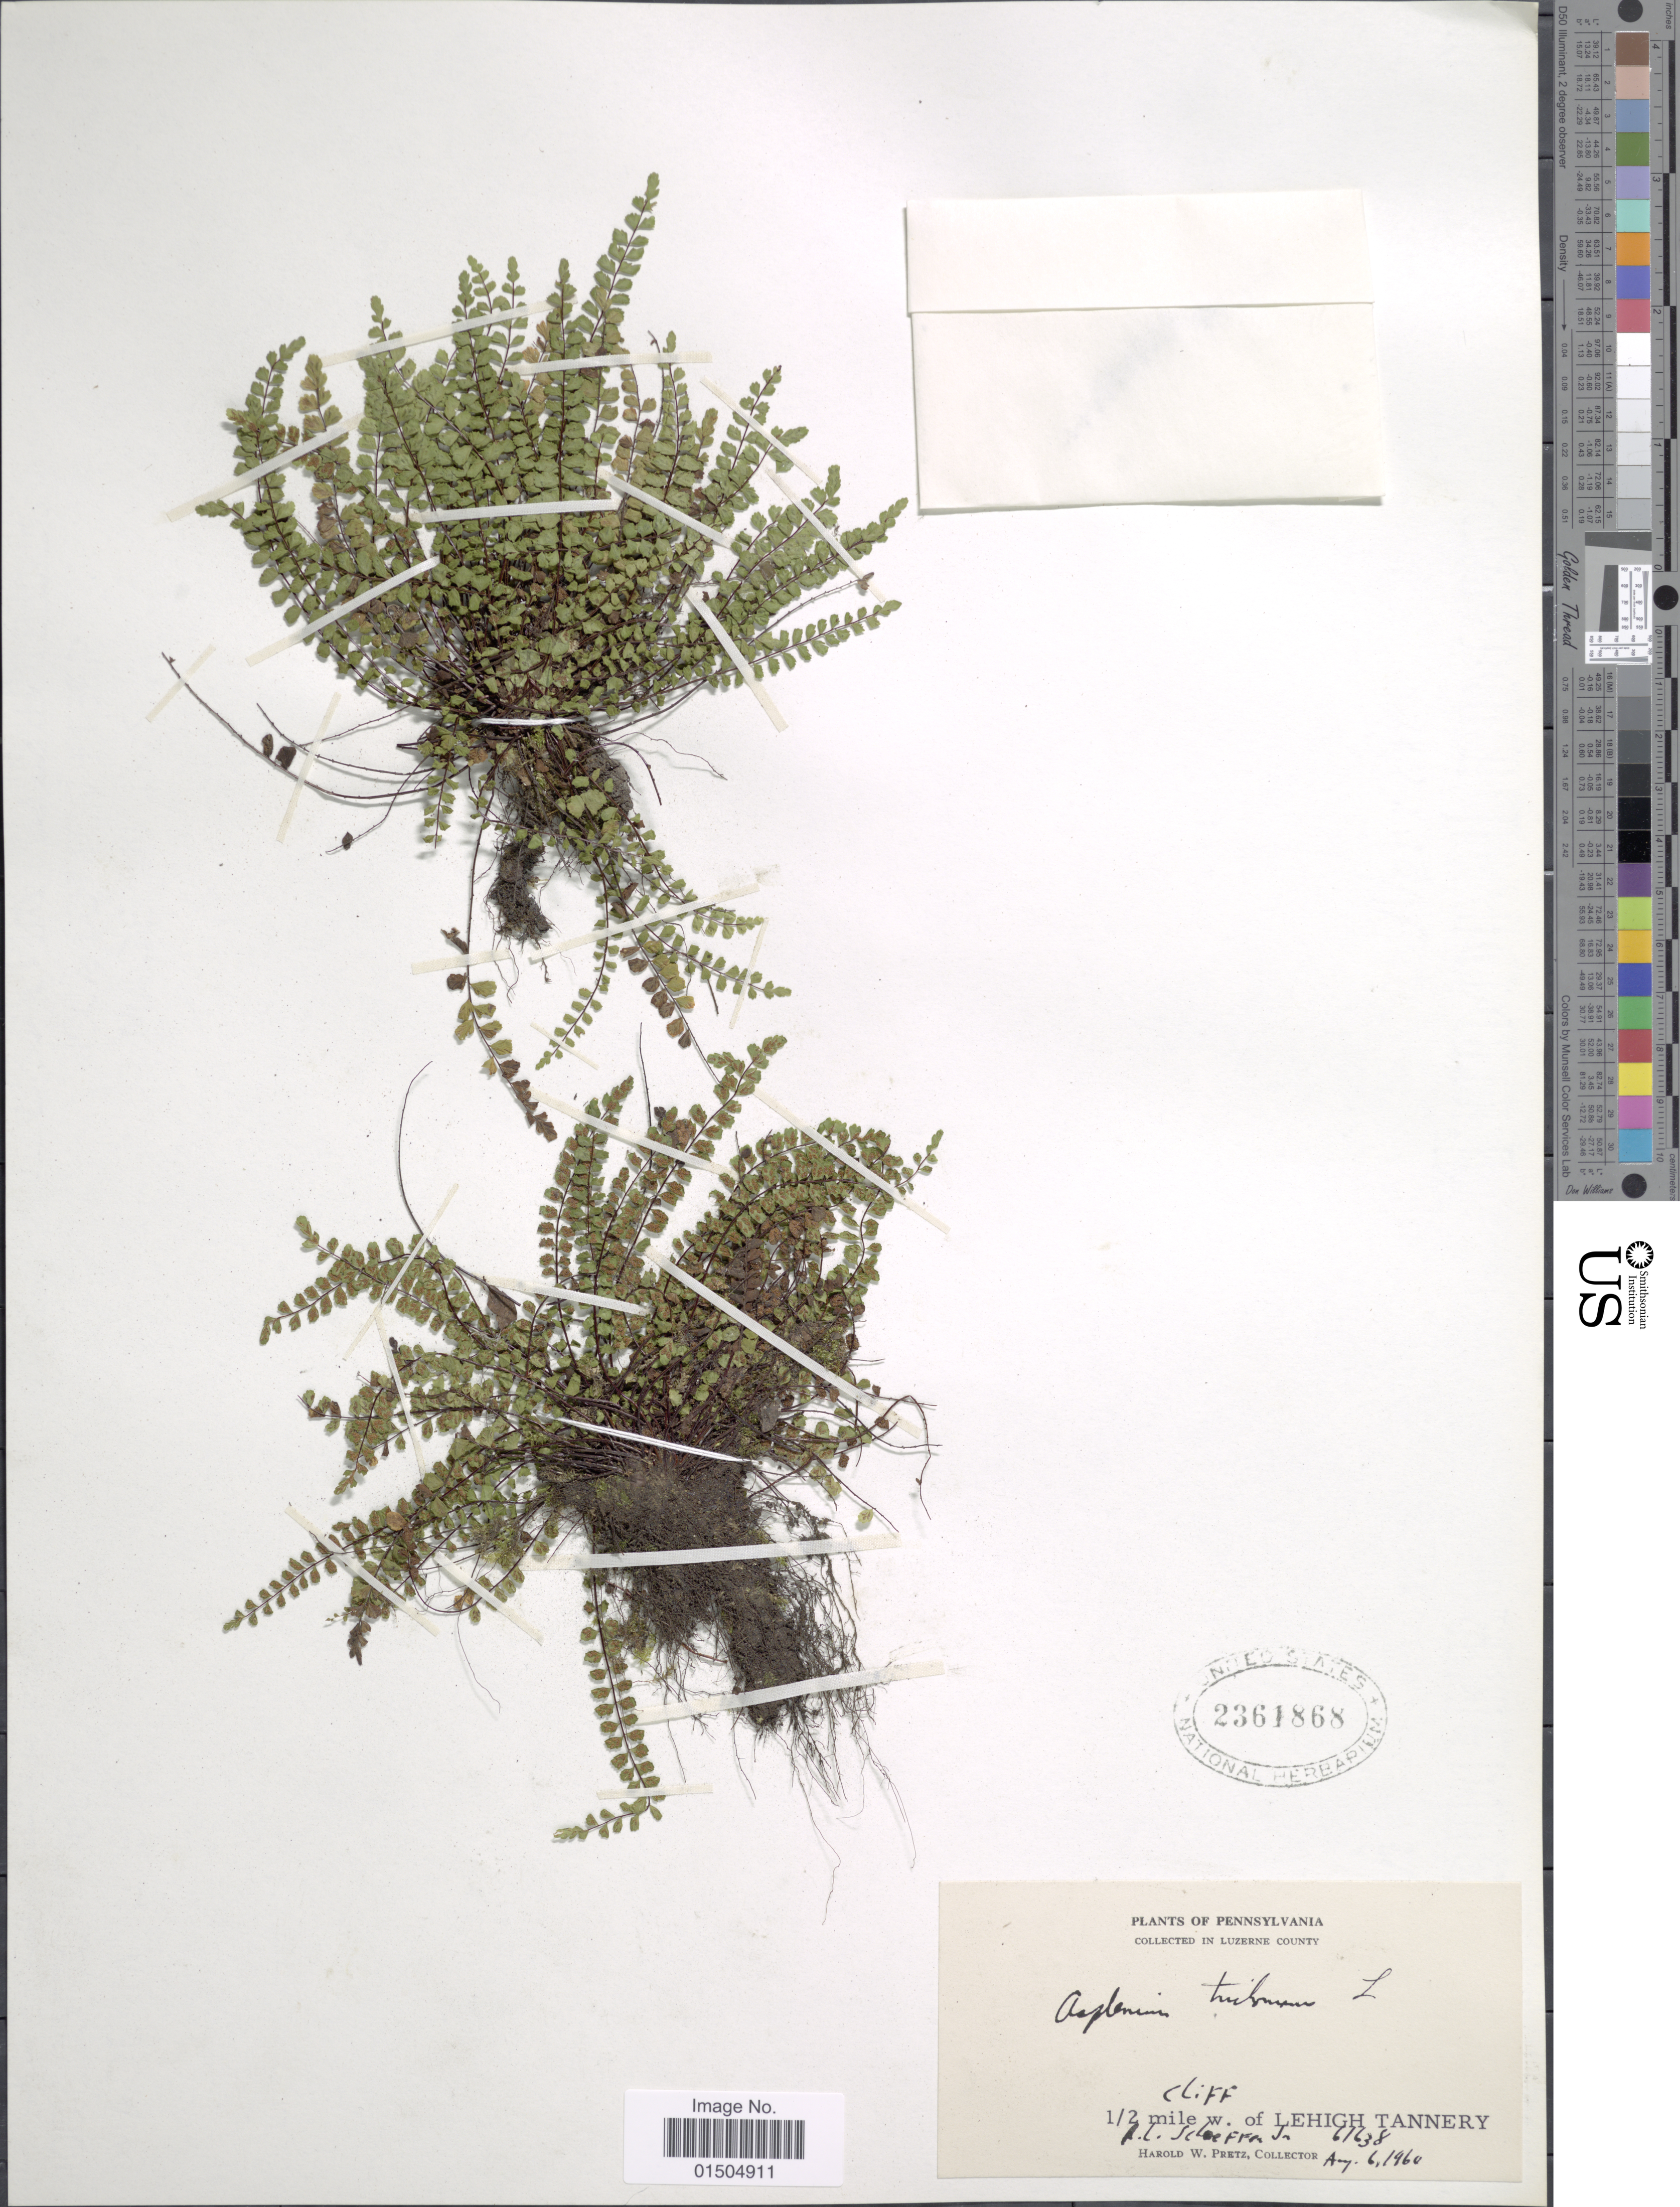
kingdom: Plantae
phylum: Tracheophyta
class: Polypodiopsida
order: Polypodiales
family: Aspleniaceae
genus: Asplenium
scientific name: Asplenium trichomanes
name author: L.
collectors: H. W. Pretz & R. Schaeffer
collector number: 61638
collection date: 1960-08-06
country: United States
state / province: Pennsylvania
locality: In Luzerne County. 1/2 mile w. of Lehigh Tannery.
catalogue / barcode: US 2361868